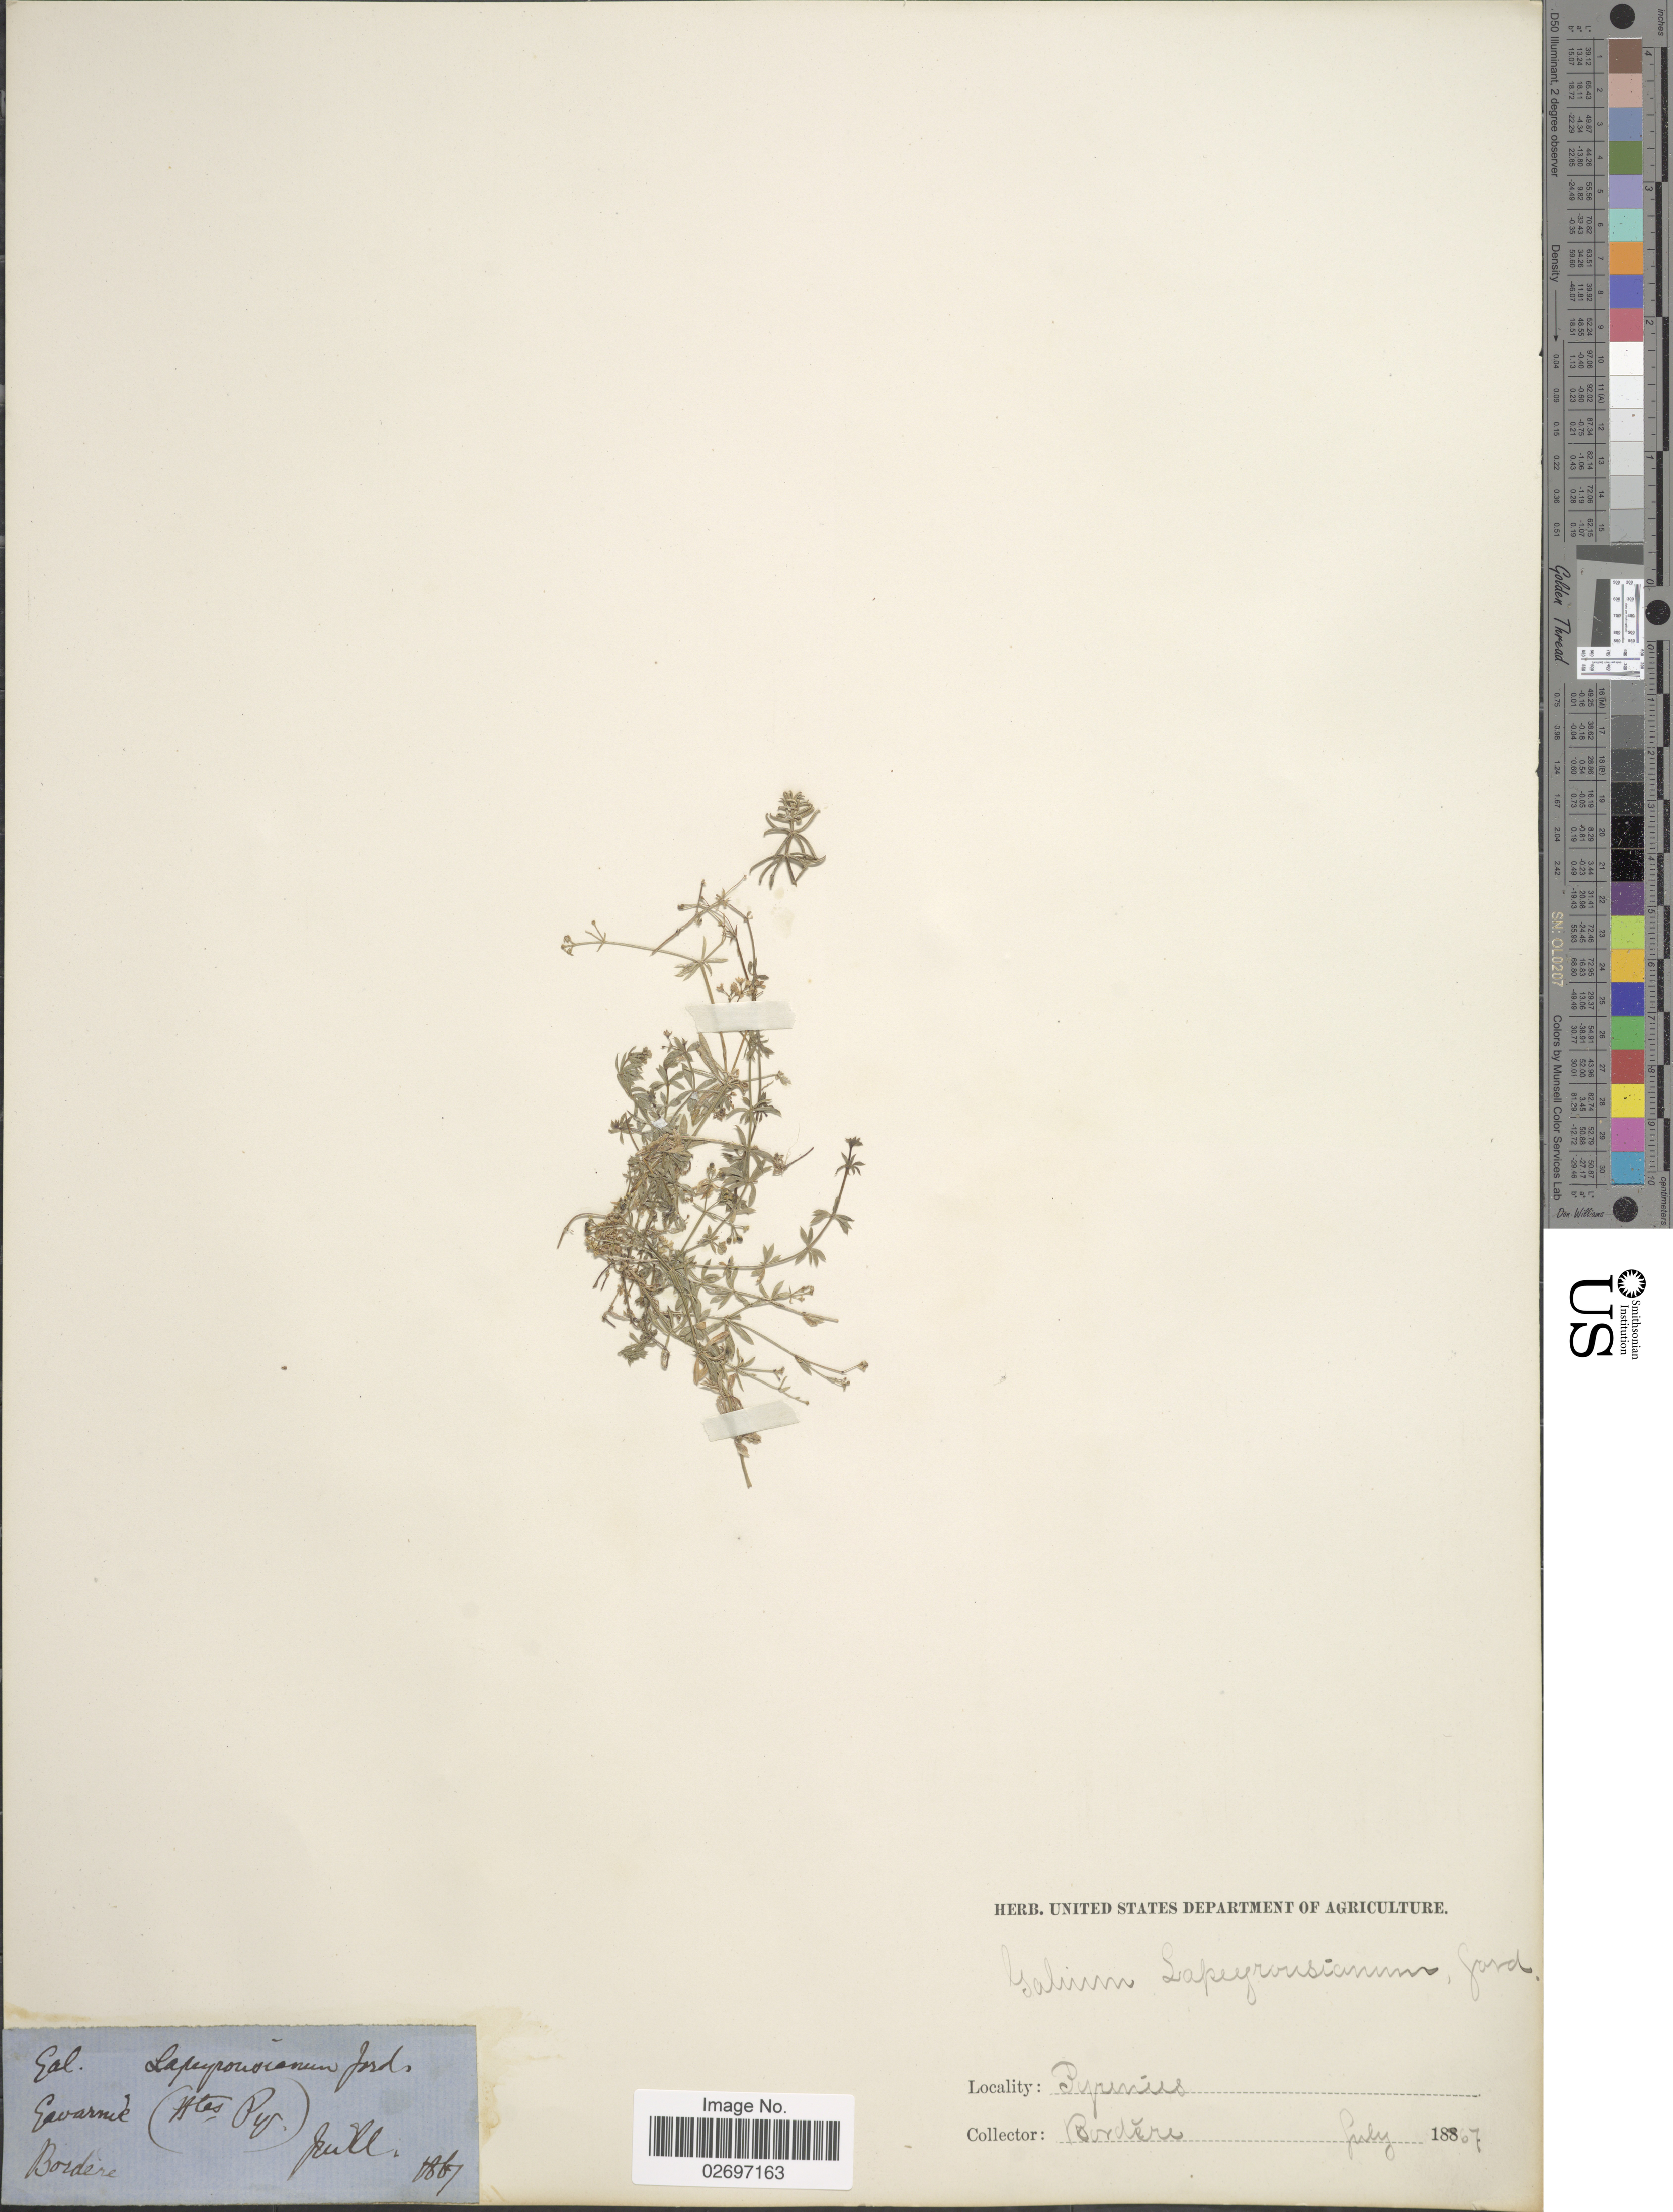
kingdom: Plantae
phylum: Tracheophyta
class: Magnoliopsida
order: Gentianales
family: Rubiaceae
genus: Galium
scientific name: Galium lapeyrousianum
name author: Jord.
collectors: -. Bordere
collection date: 1867-07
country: France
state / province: Occitanie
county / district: Hautes-Pyrénées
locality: Eavarnie (Htas Pyr.), Pyrenees